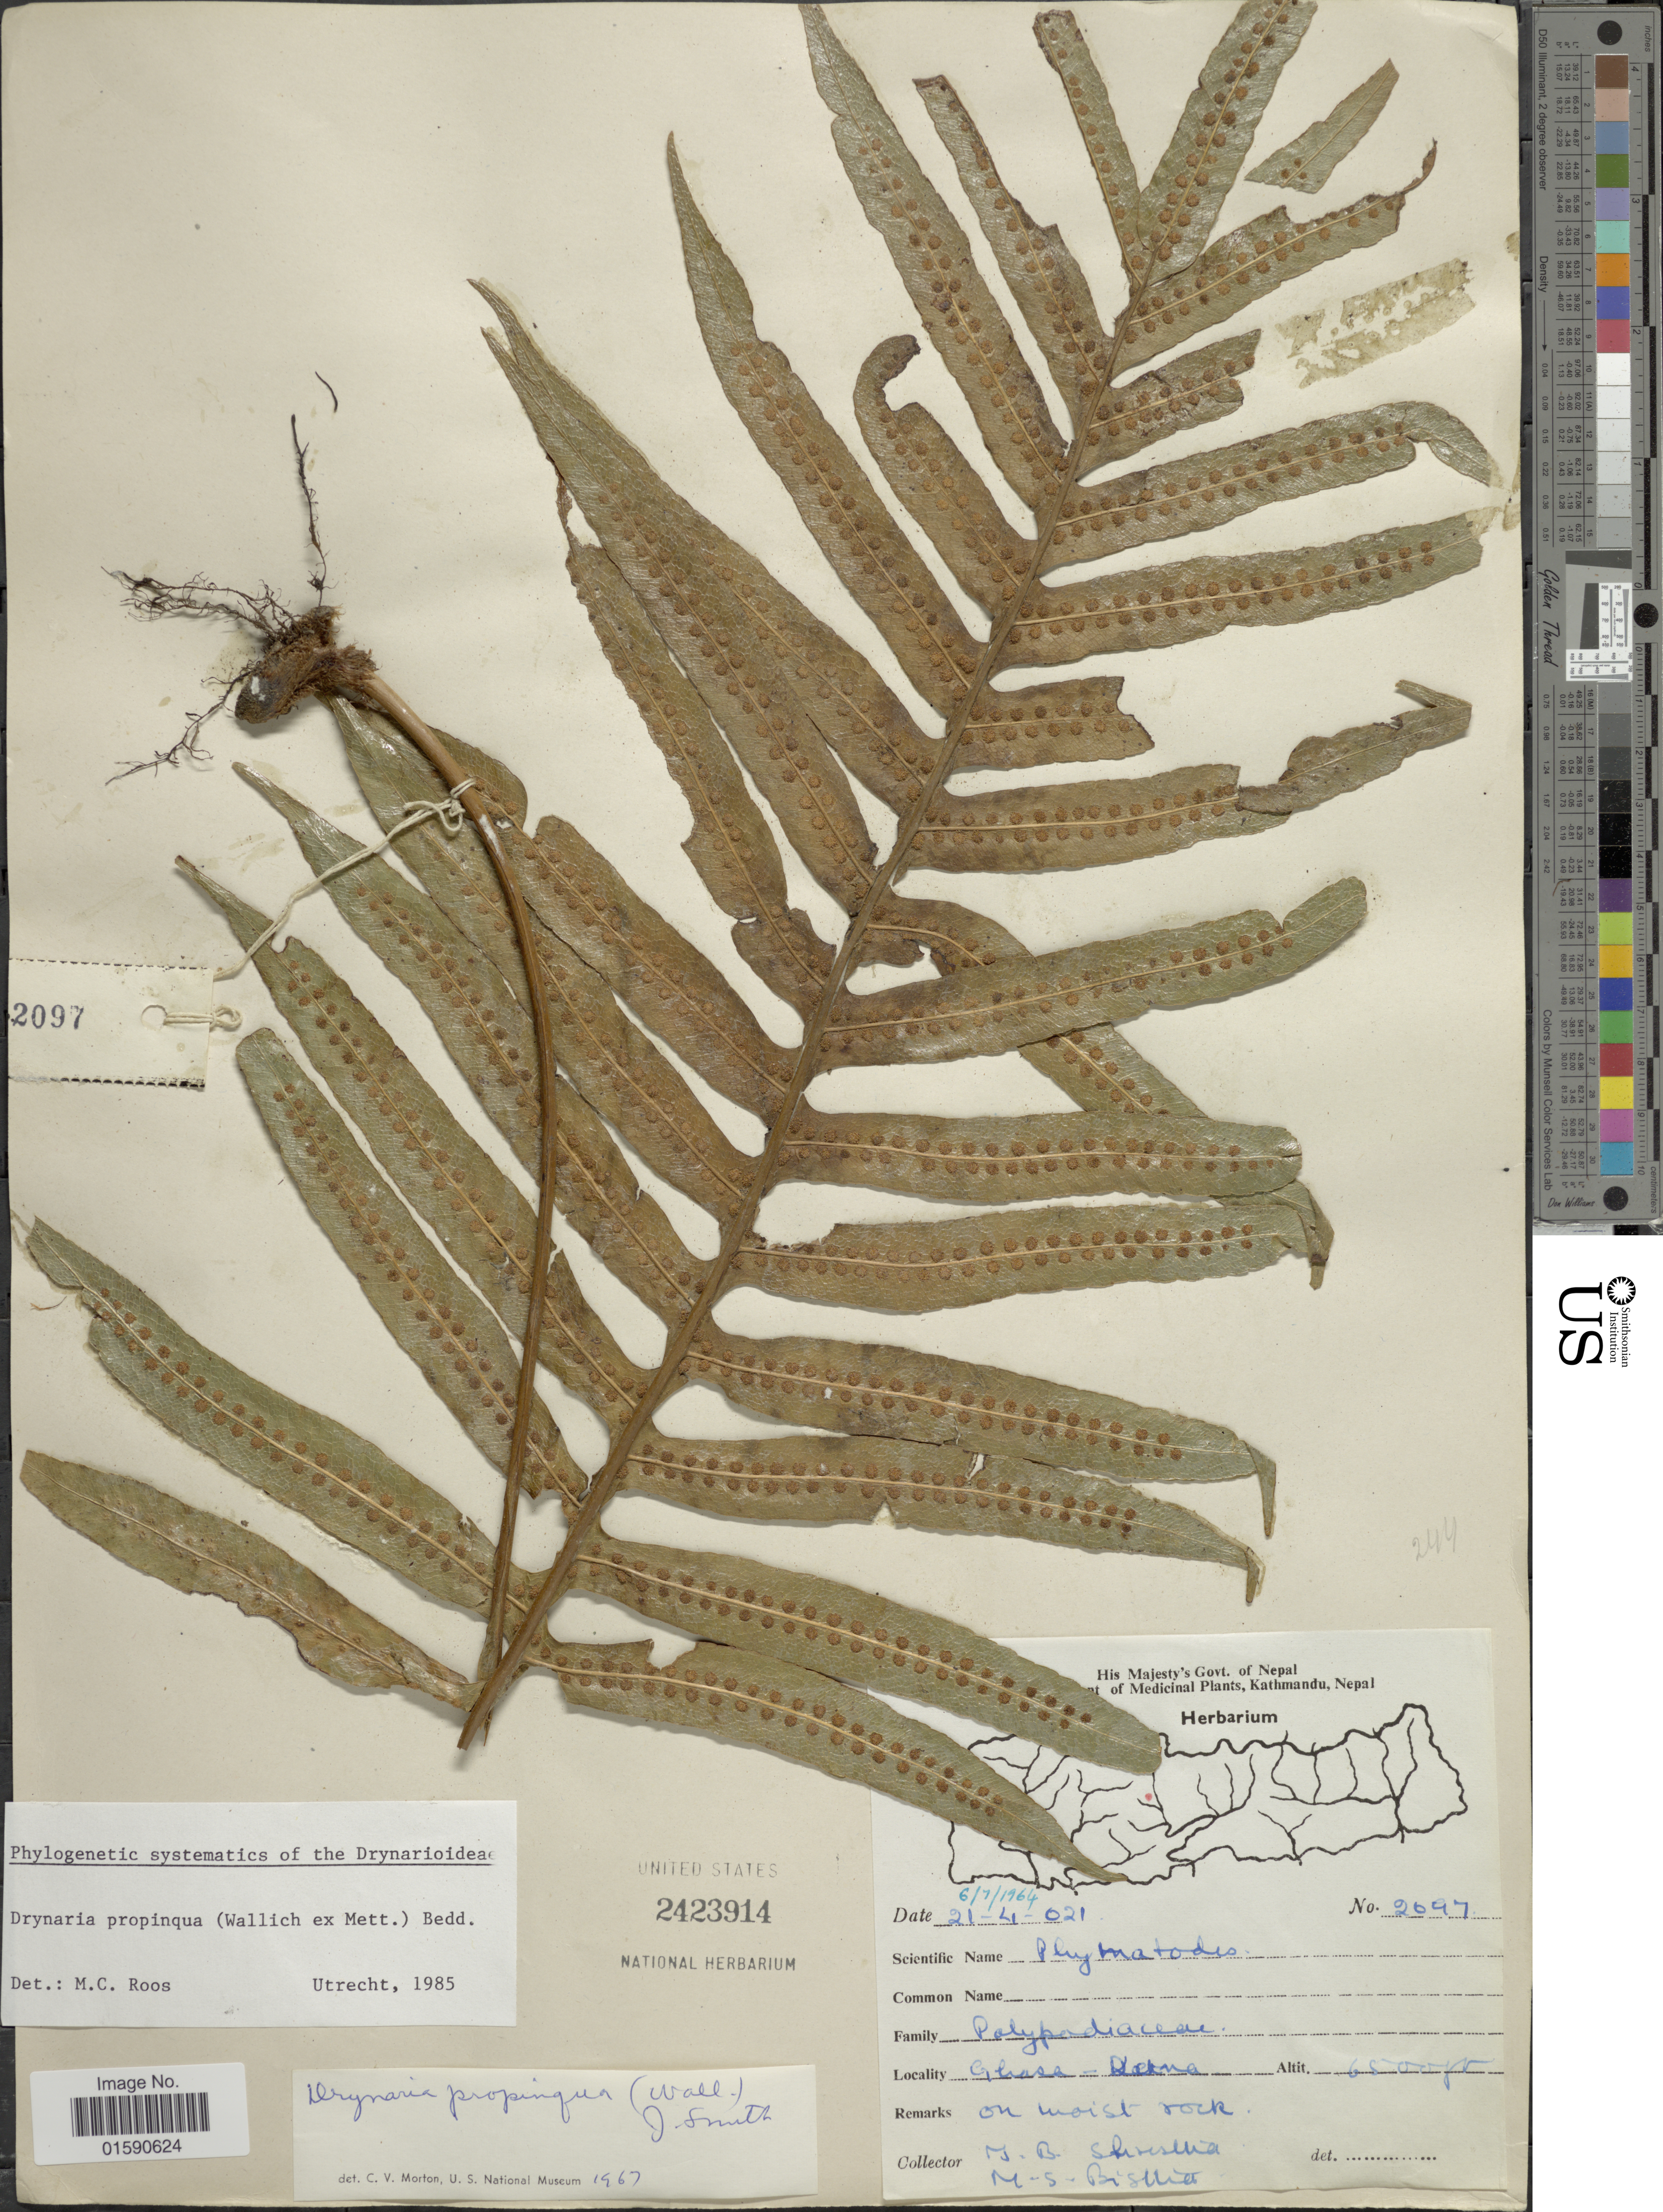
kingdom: Plantae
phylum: Tracheophyta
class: Polypodiopsida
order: Polypodiales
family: Polypodiaceae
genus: Drynaria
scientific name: Drynaria propinqua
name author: (Wall. ex Mett.) J. Sm.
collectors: T. B. Shrestha & M. Bistha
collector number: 2097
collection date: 1964-07-06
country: Nepal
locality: Ghasa - Dekna [interpreted]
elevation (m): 1981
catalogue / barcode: US 2423914